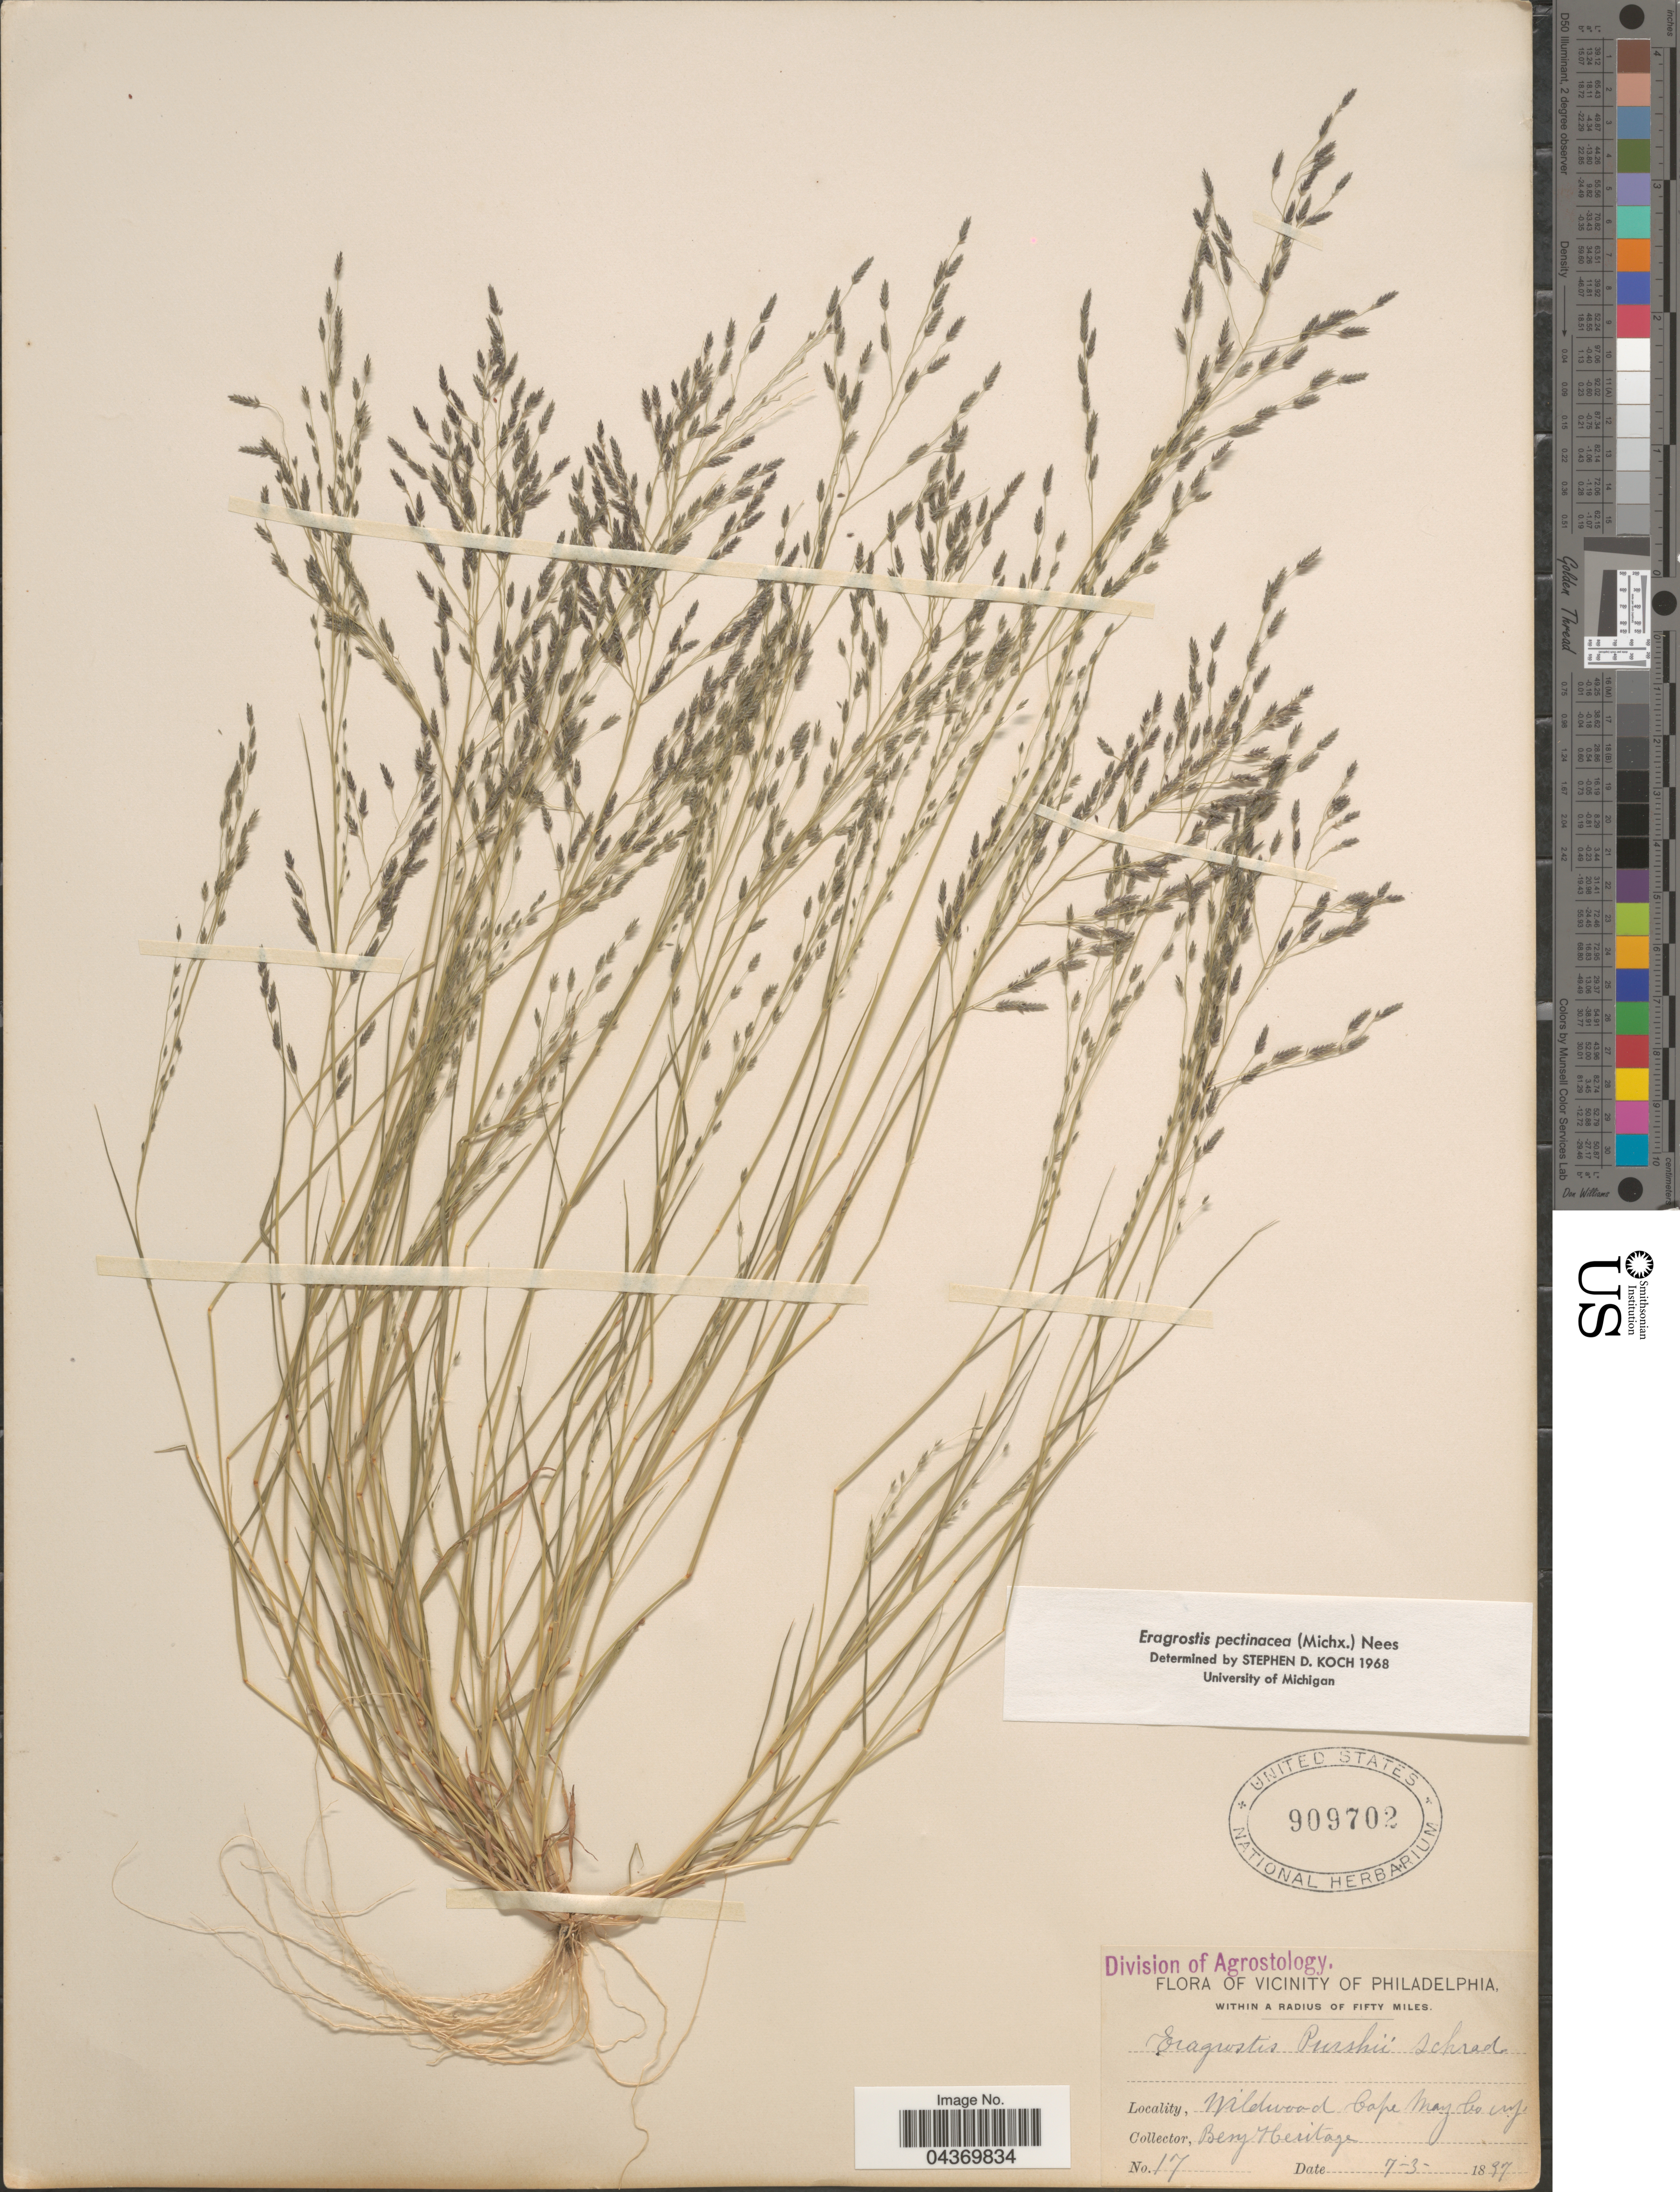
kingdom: Plantae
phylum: Tracheophyta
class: Liliopsida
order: Poales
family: Poaceae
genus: Eragrostis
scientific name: Eragrostis pectinacea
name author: (Michx.) Nees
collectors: Benj. Heritage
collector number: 17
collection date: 1897-07-03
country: United States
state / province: New Jersey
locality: Vicinity of Philadelphia within a radius of fifty miles. Wildwood. Cape May Co.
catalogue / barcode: US 909702